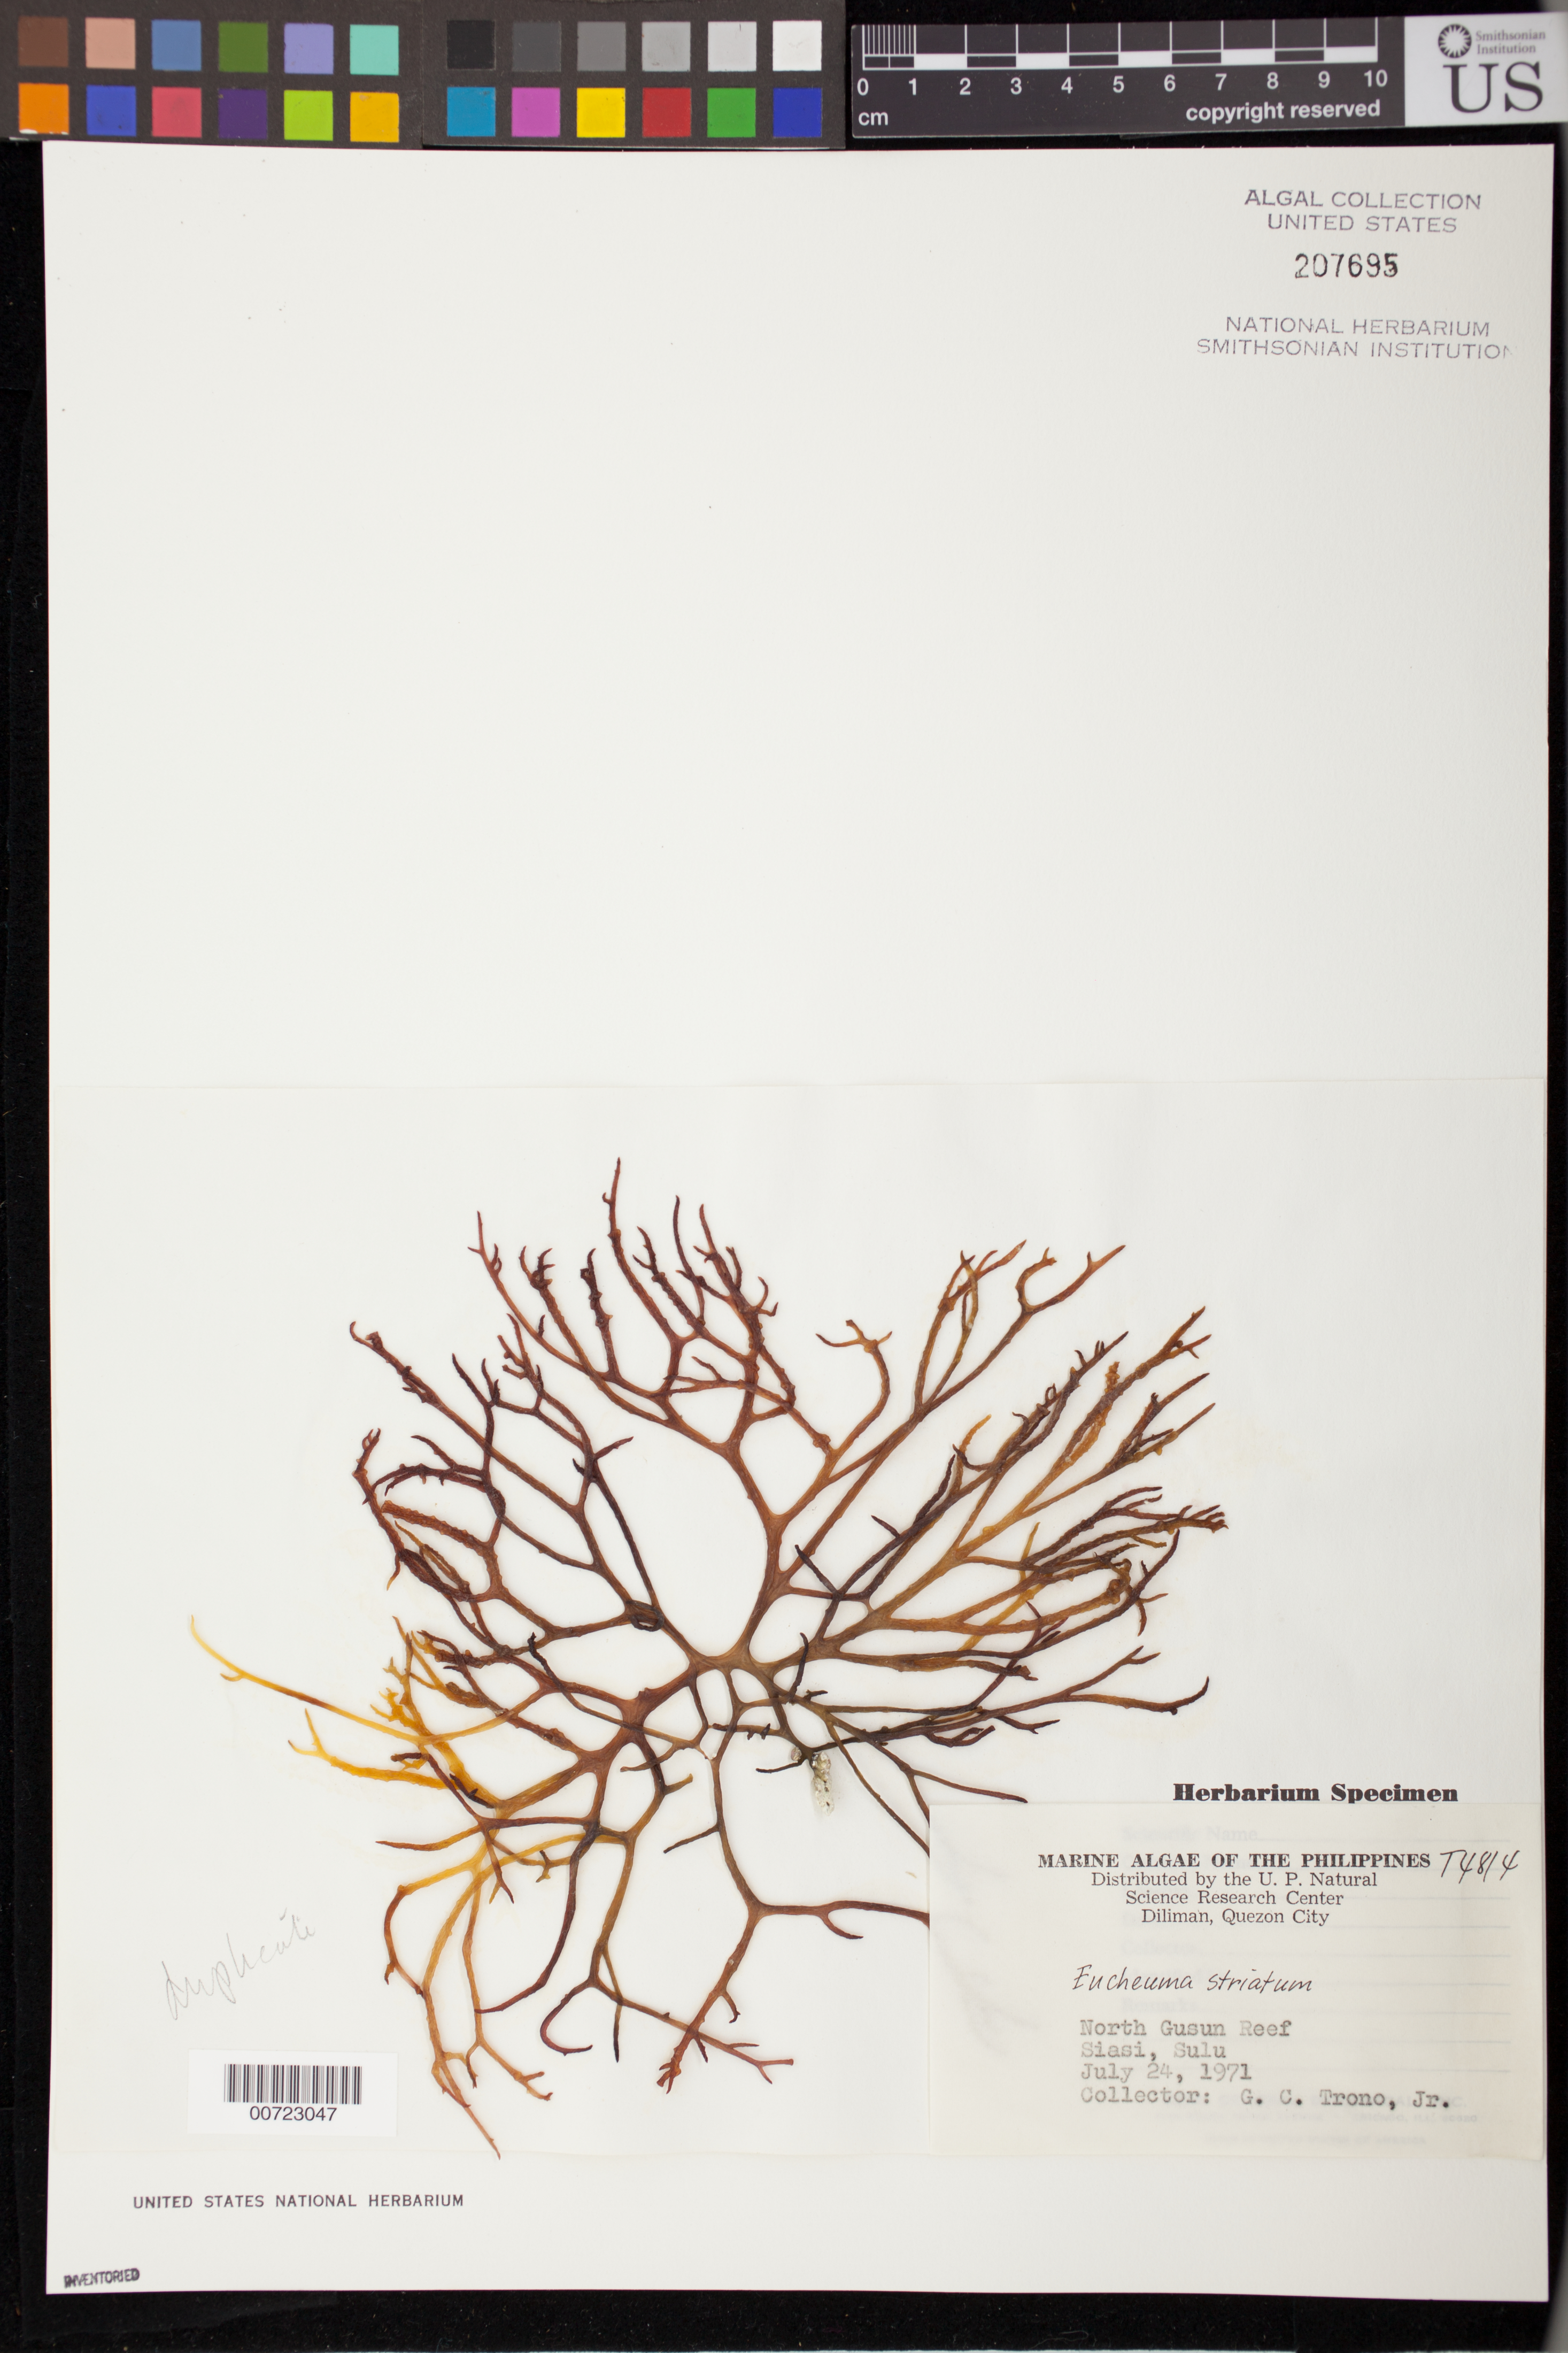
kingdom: Plantae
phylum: Rhodophyta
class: Florideophyceae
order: Gigartinales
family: Solieriaceae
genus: Kappaphycus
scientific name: Kappaphycus striatum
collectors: G. Trono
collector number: T4814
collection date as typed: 24 Jul 1971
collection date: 1971-07-24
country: Philippines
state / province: Muslim Mindanao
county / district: Sulu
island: Siasi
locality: North Gusun Reef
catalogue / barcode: US 207695